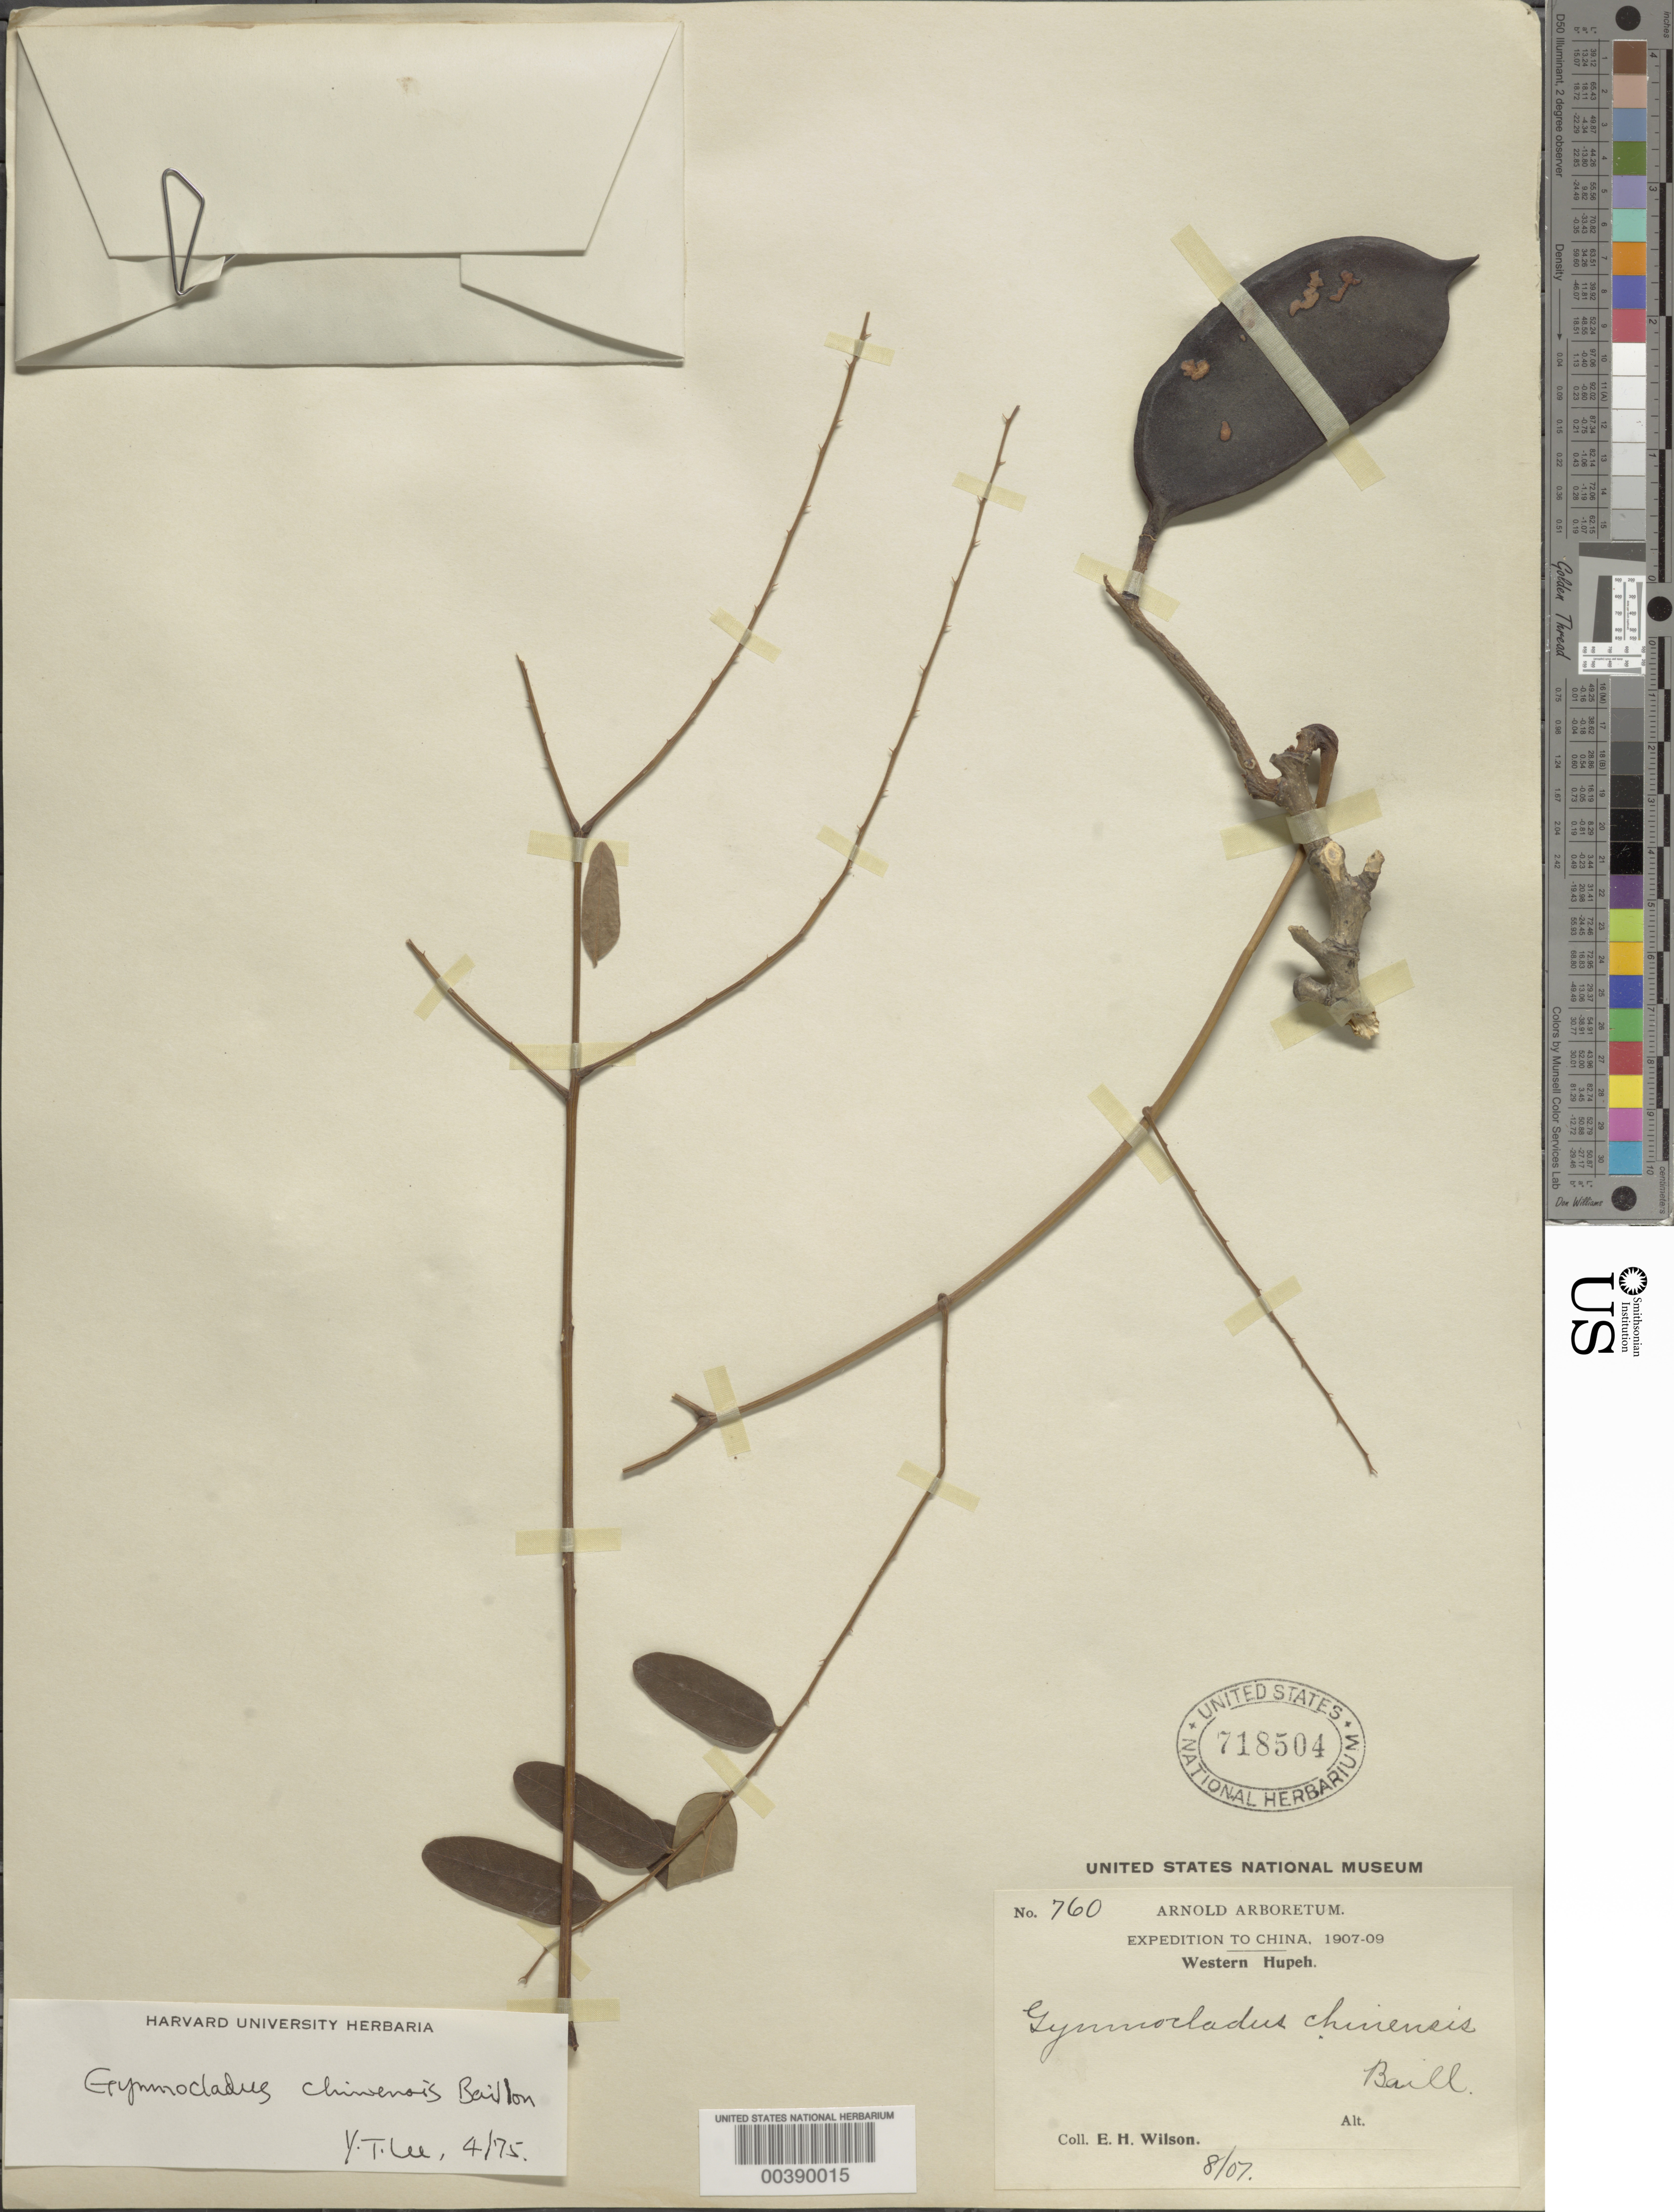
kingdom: Plantae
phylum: Tracheophyta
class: Magnoliopsida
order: Fabales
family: Fabaceae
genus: Gymnocladus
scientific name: Gymnocladus chinensis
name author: Baill.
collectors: E. H. Wilson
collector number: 760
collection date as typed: Aug 1907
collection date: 1907-08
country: China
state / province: Hubei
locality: Western hupeh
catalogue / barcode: US 718504